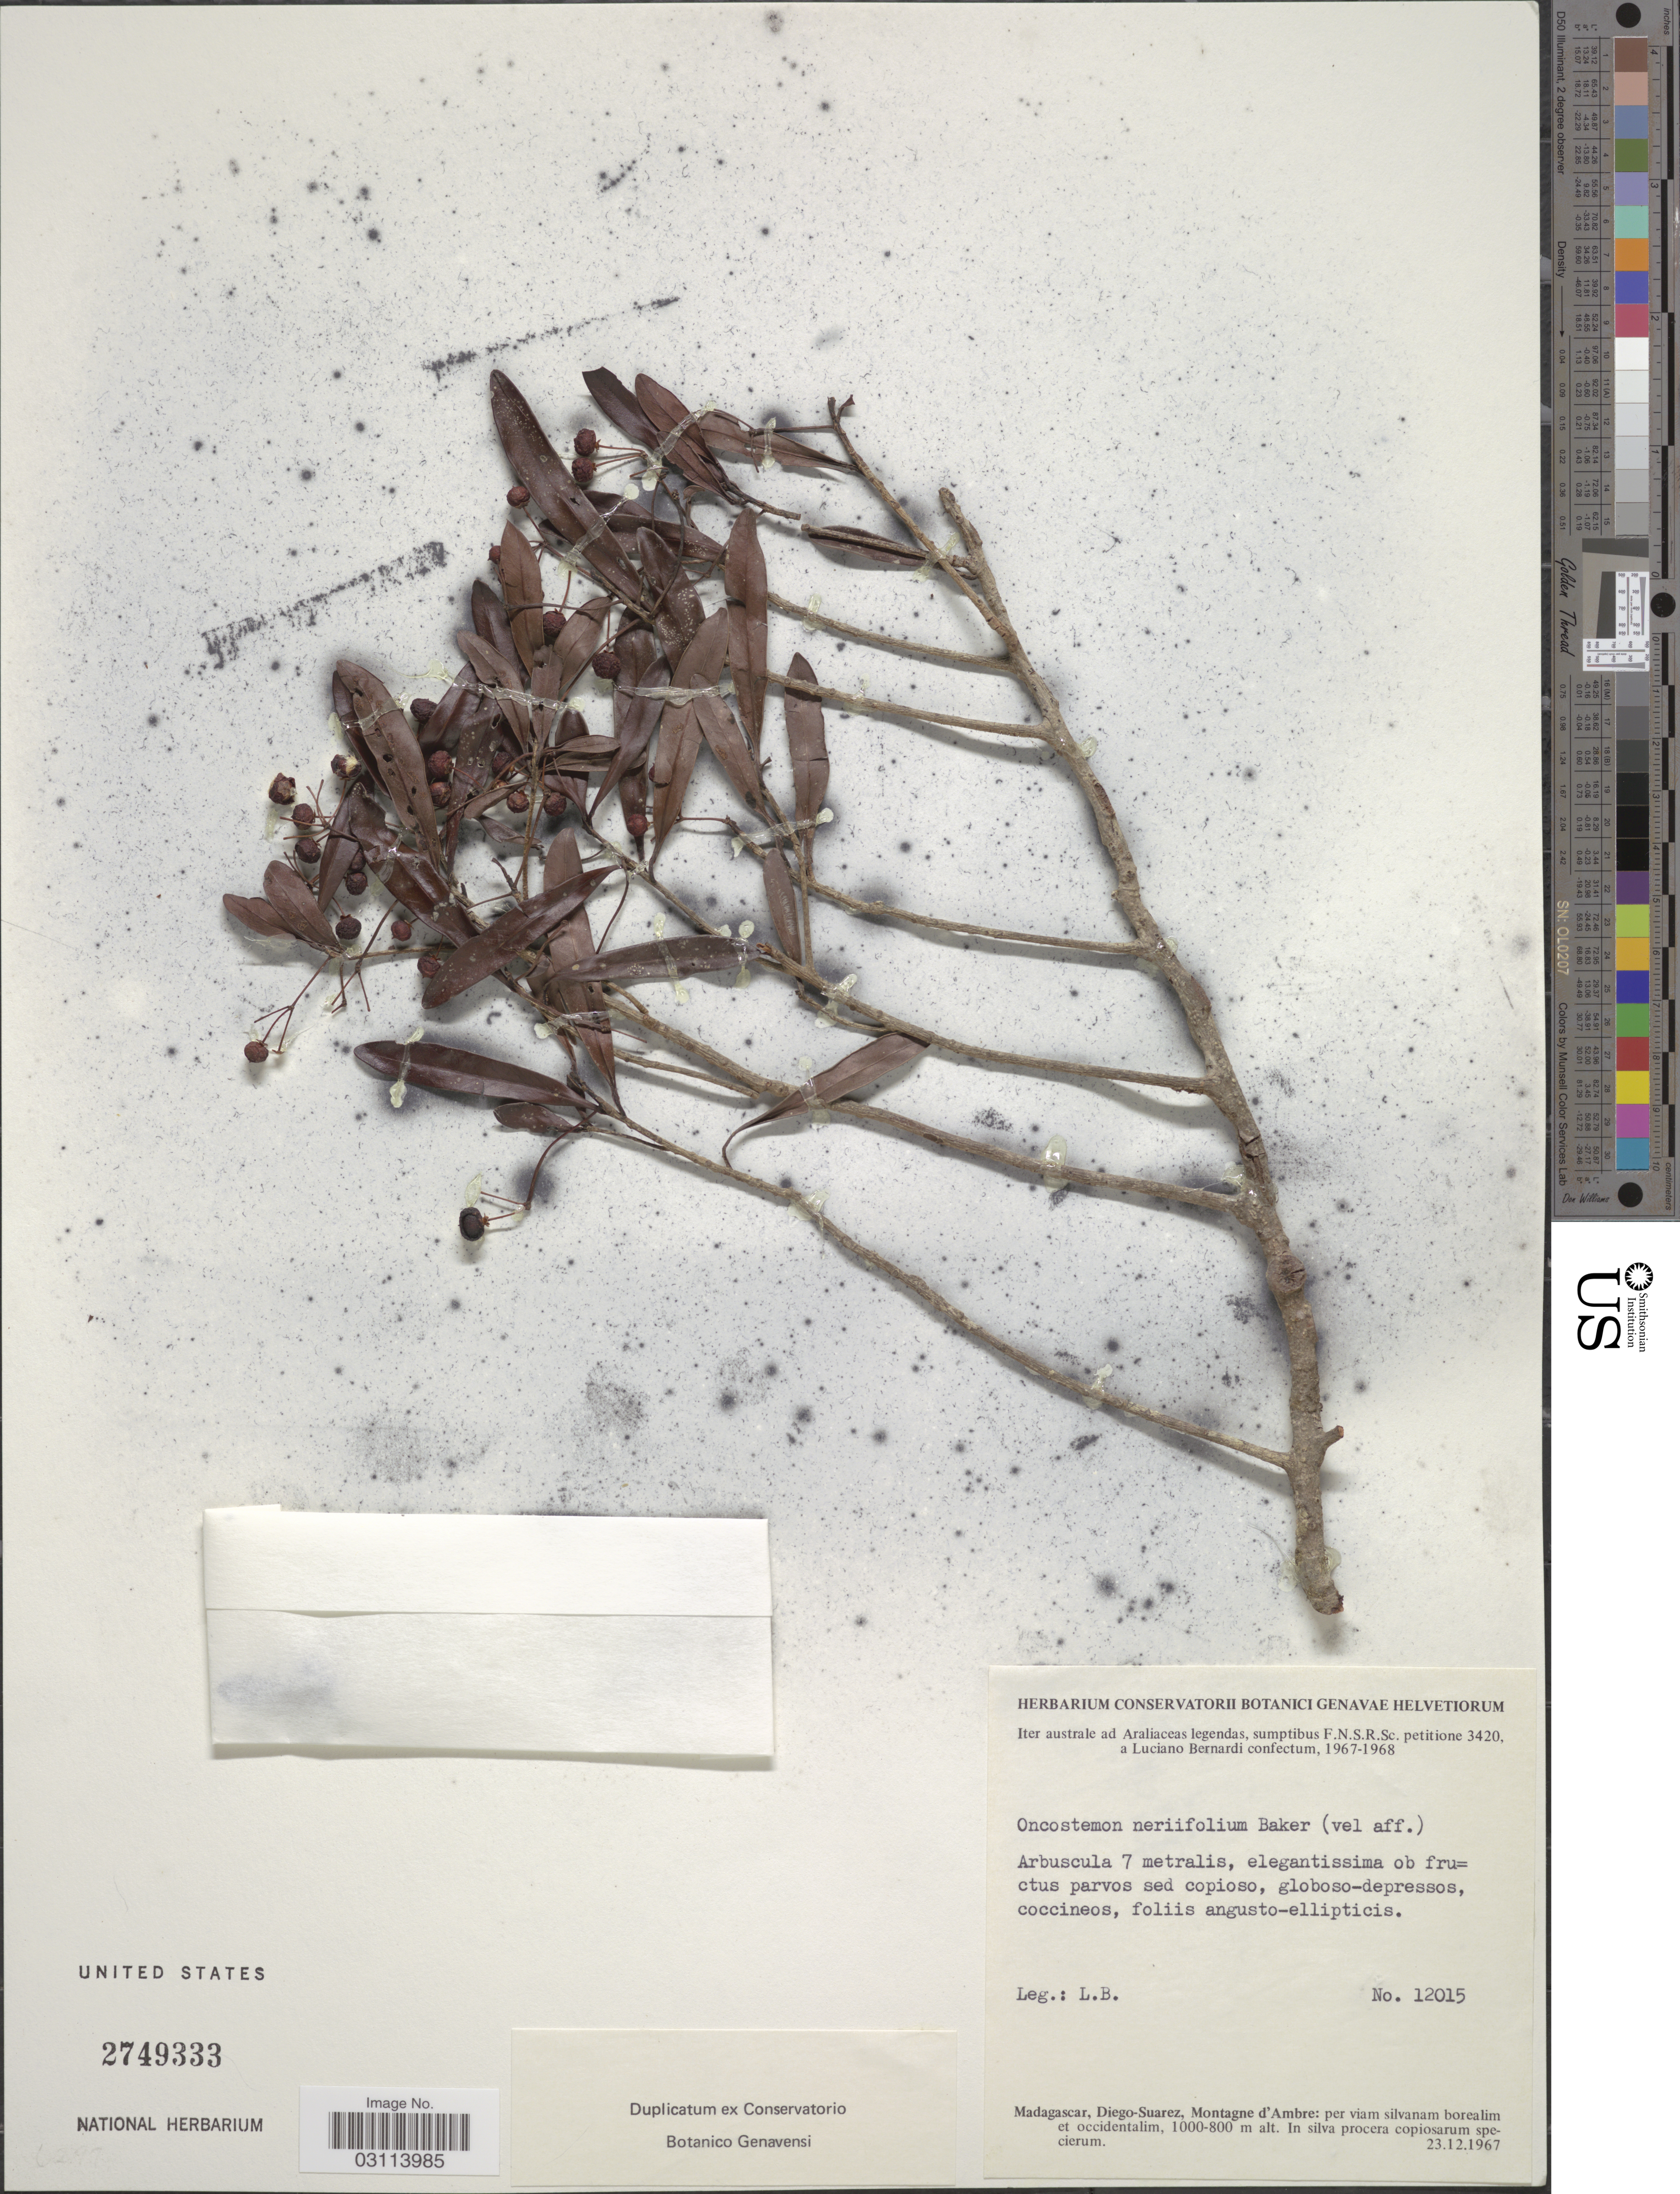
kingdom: Plantae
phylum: Tracheophyta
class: Magnoliopsida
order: Ericales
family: Primulaceae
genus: Oncostemum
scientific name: Oncostemum neriifolium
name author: Baker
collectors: L. Bernardi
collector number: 12015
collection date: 1967-12-23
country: Madagascar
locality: Diego-Suarez, Montagne d'Ambre: per viam silvanam borealim et occidentalim.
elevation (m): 800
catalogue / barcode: US 2749333